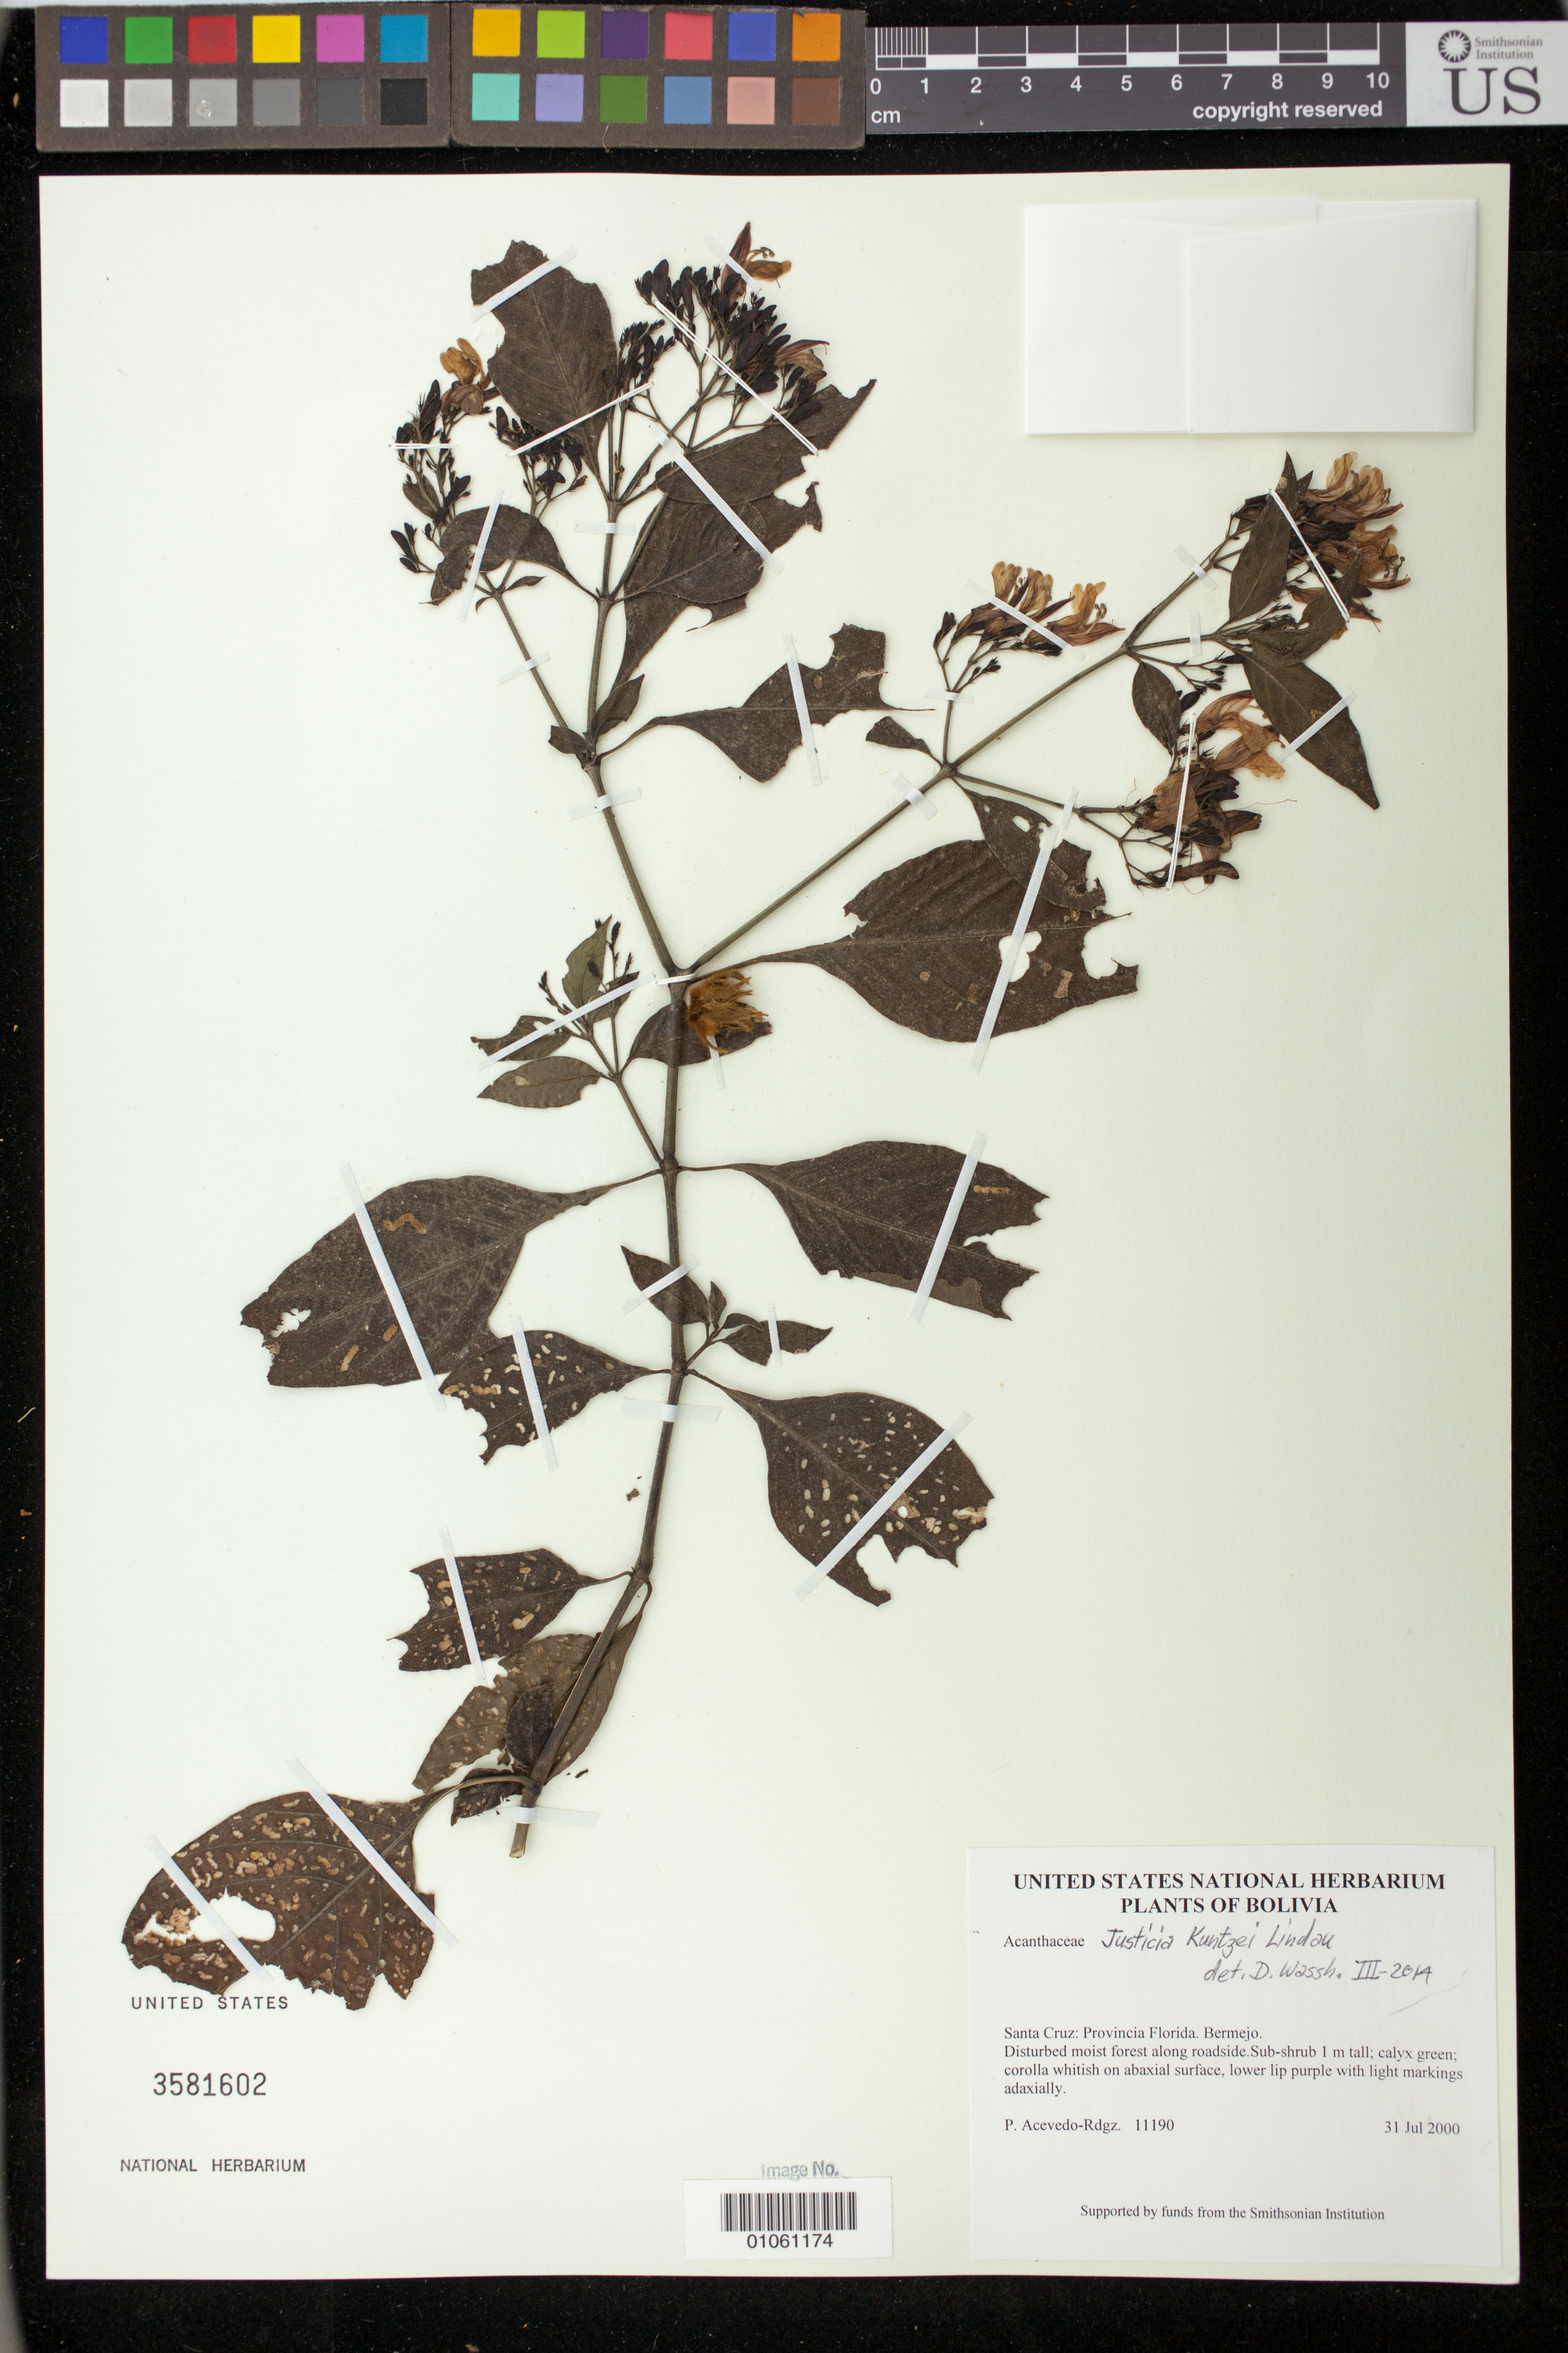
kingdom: Plantae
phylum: Tracheophyta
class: Magnoliopsida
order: Lamiales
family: Acanthaceae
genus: Justicia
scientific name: Justicia kuntzei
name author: Lindau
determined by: Wasshausen, Dieter C., (BOT), Smithsonian Institution - National Museum of Natural History (UNITED STATES)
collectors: P. Acevedo-Rodr.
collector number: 11190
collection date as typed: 31 Jul 2000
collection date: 2000-07-31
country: Bolivia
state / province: Santa Cruz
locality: Santa Cruz: Provincia Florida. Bermejo.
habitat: Disturbed moist forest along roadside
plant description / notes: US, NY, MO, K, B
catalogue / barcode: US 3581602